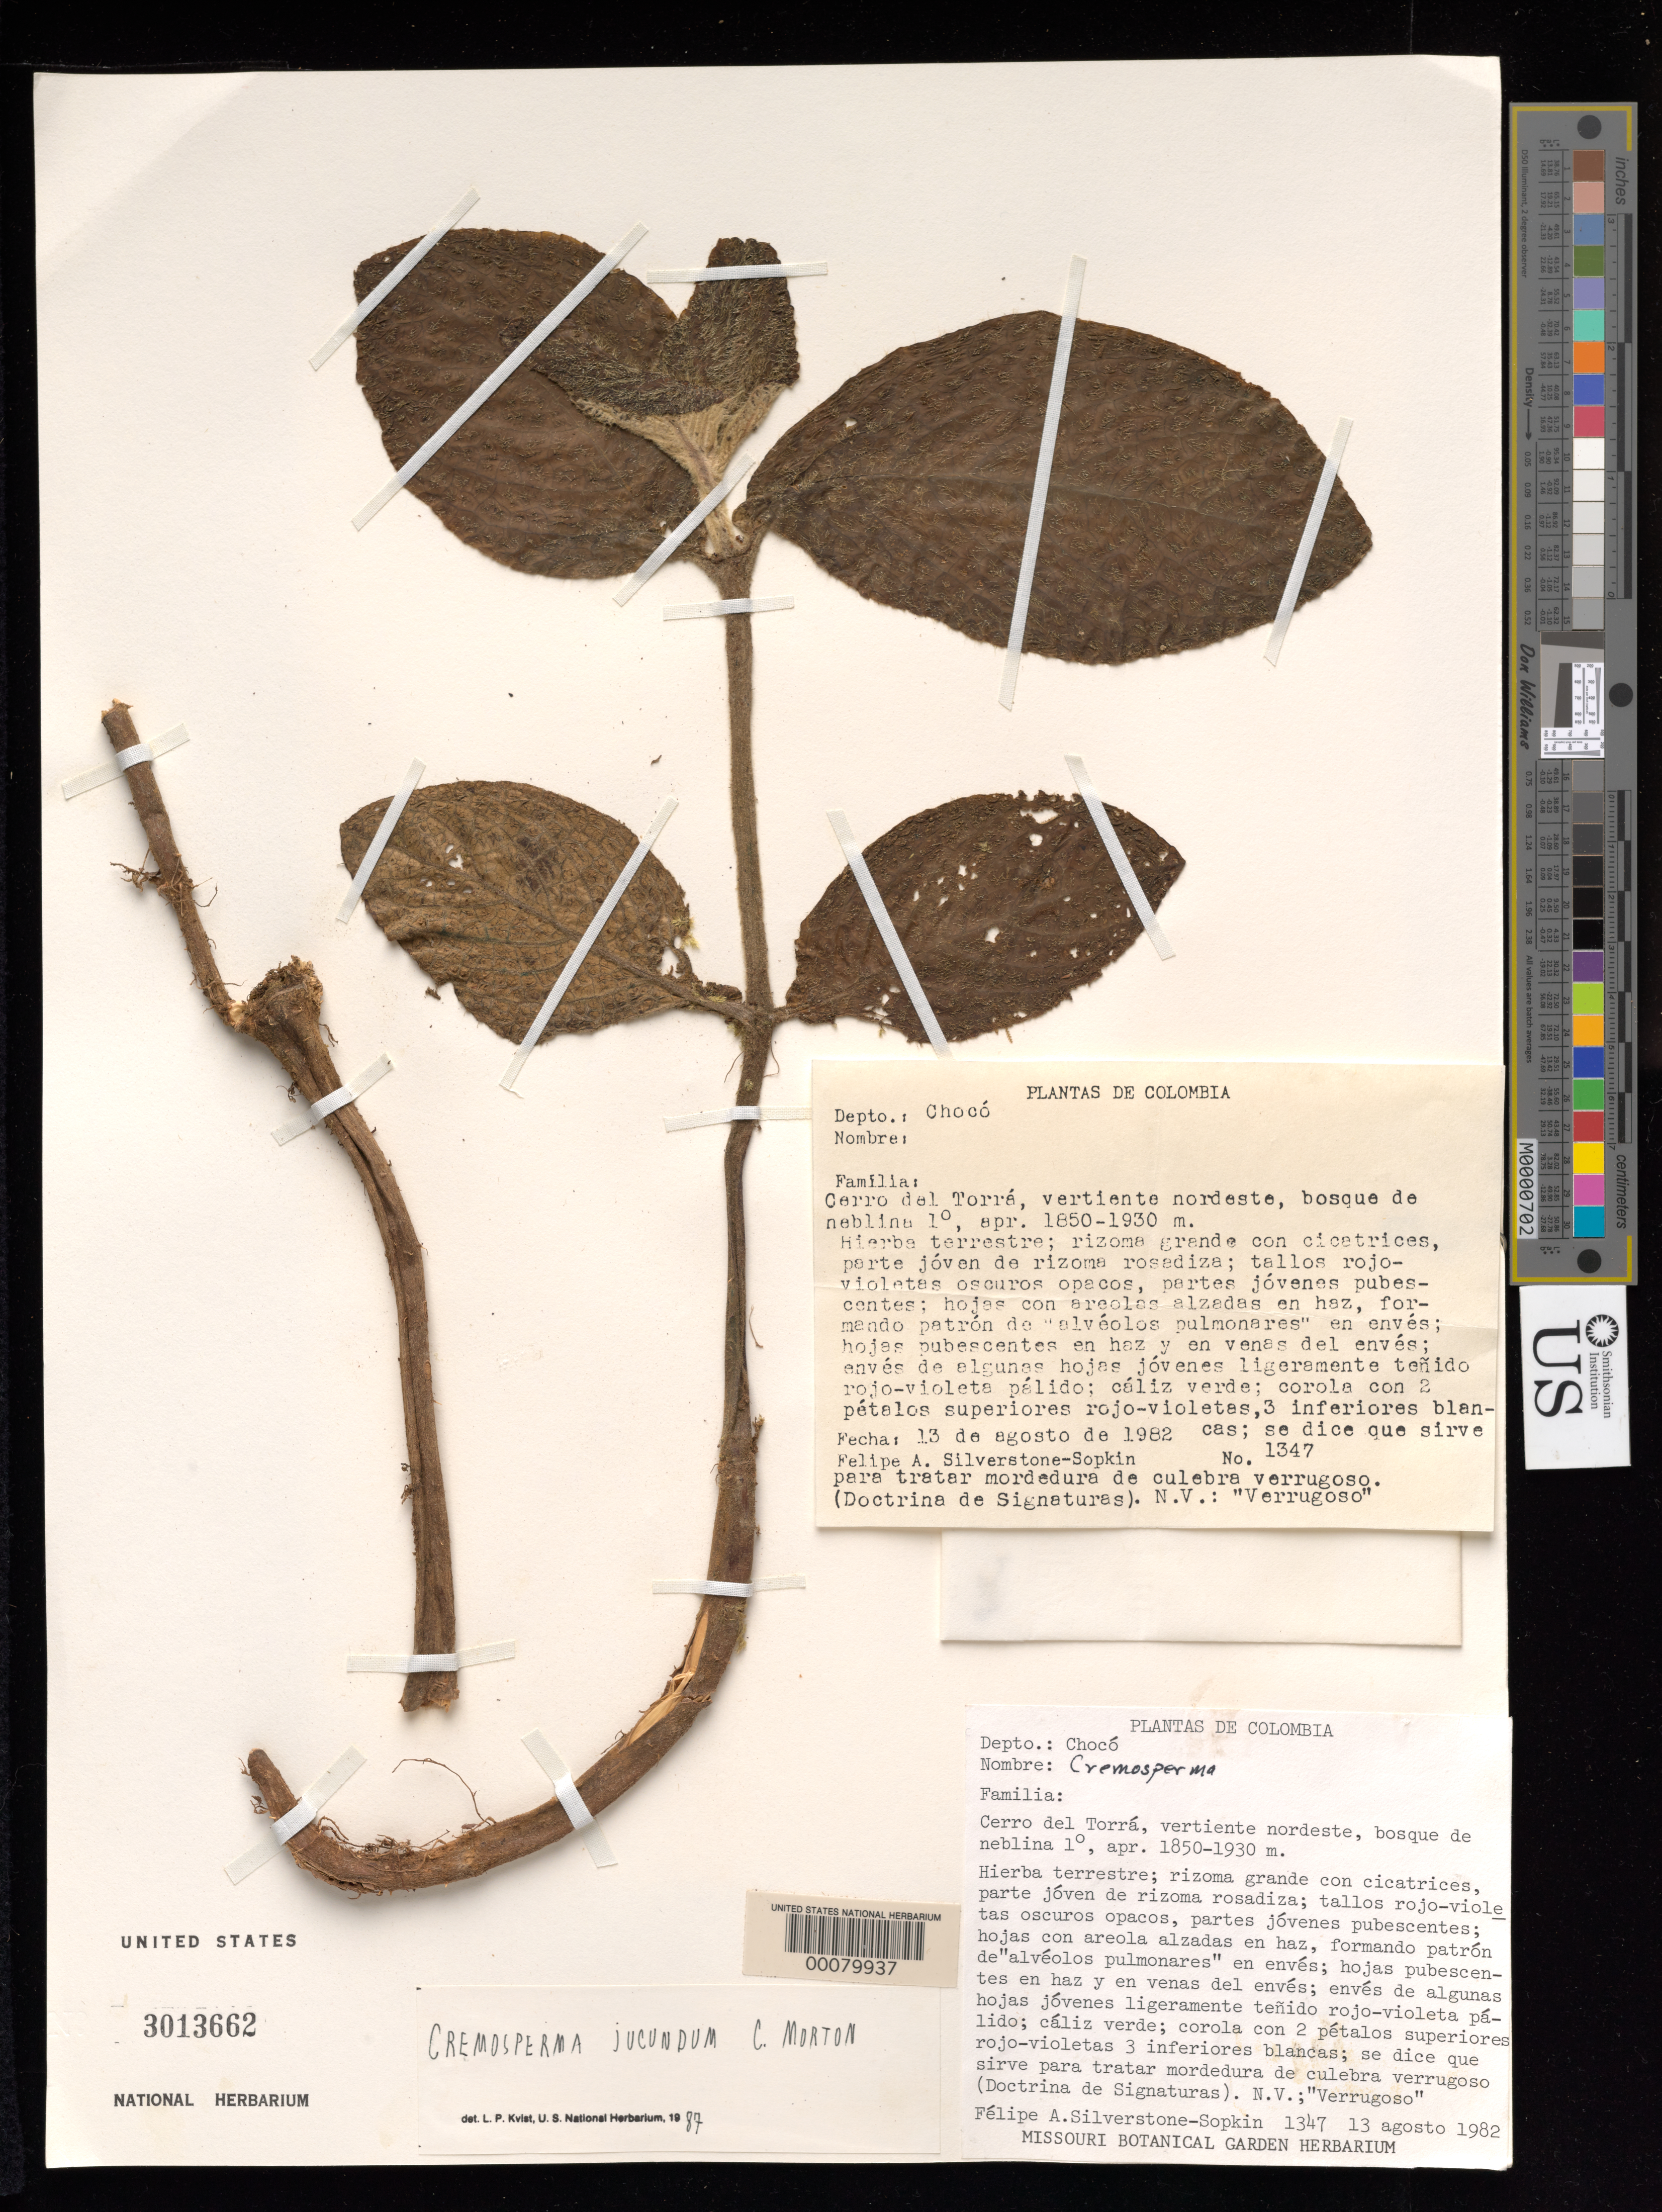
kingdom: Plantae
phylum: Tracheophyta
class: Magnoliopsida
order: Lamiales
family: Gesneriaceae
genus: Cremosperma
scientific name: Cremosperma jucundum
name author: C.V. Morton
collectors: P. A. Silverstone-Sopkin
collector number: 1347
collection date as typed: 13 Aug 1982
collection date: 1982-08-13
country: Colombia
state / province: Chocó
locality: Cerro del Torra, northwestern slope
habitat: Mist forest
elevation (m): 1850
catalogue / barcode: US 3013662